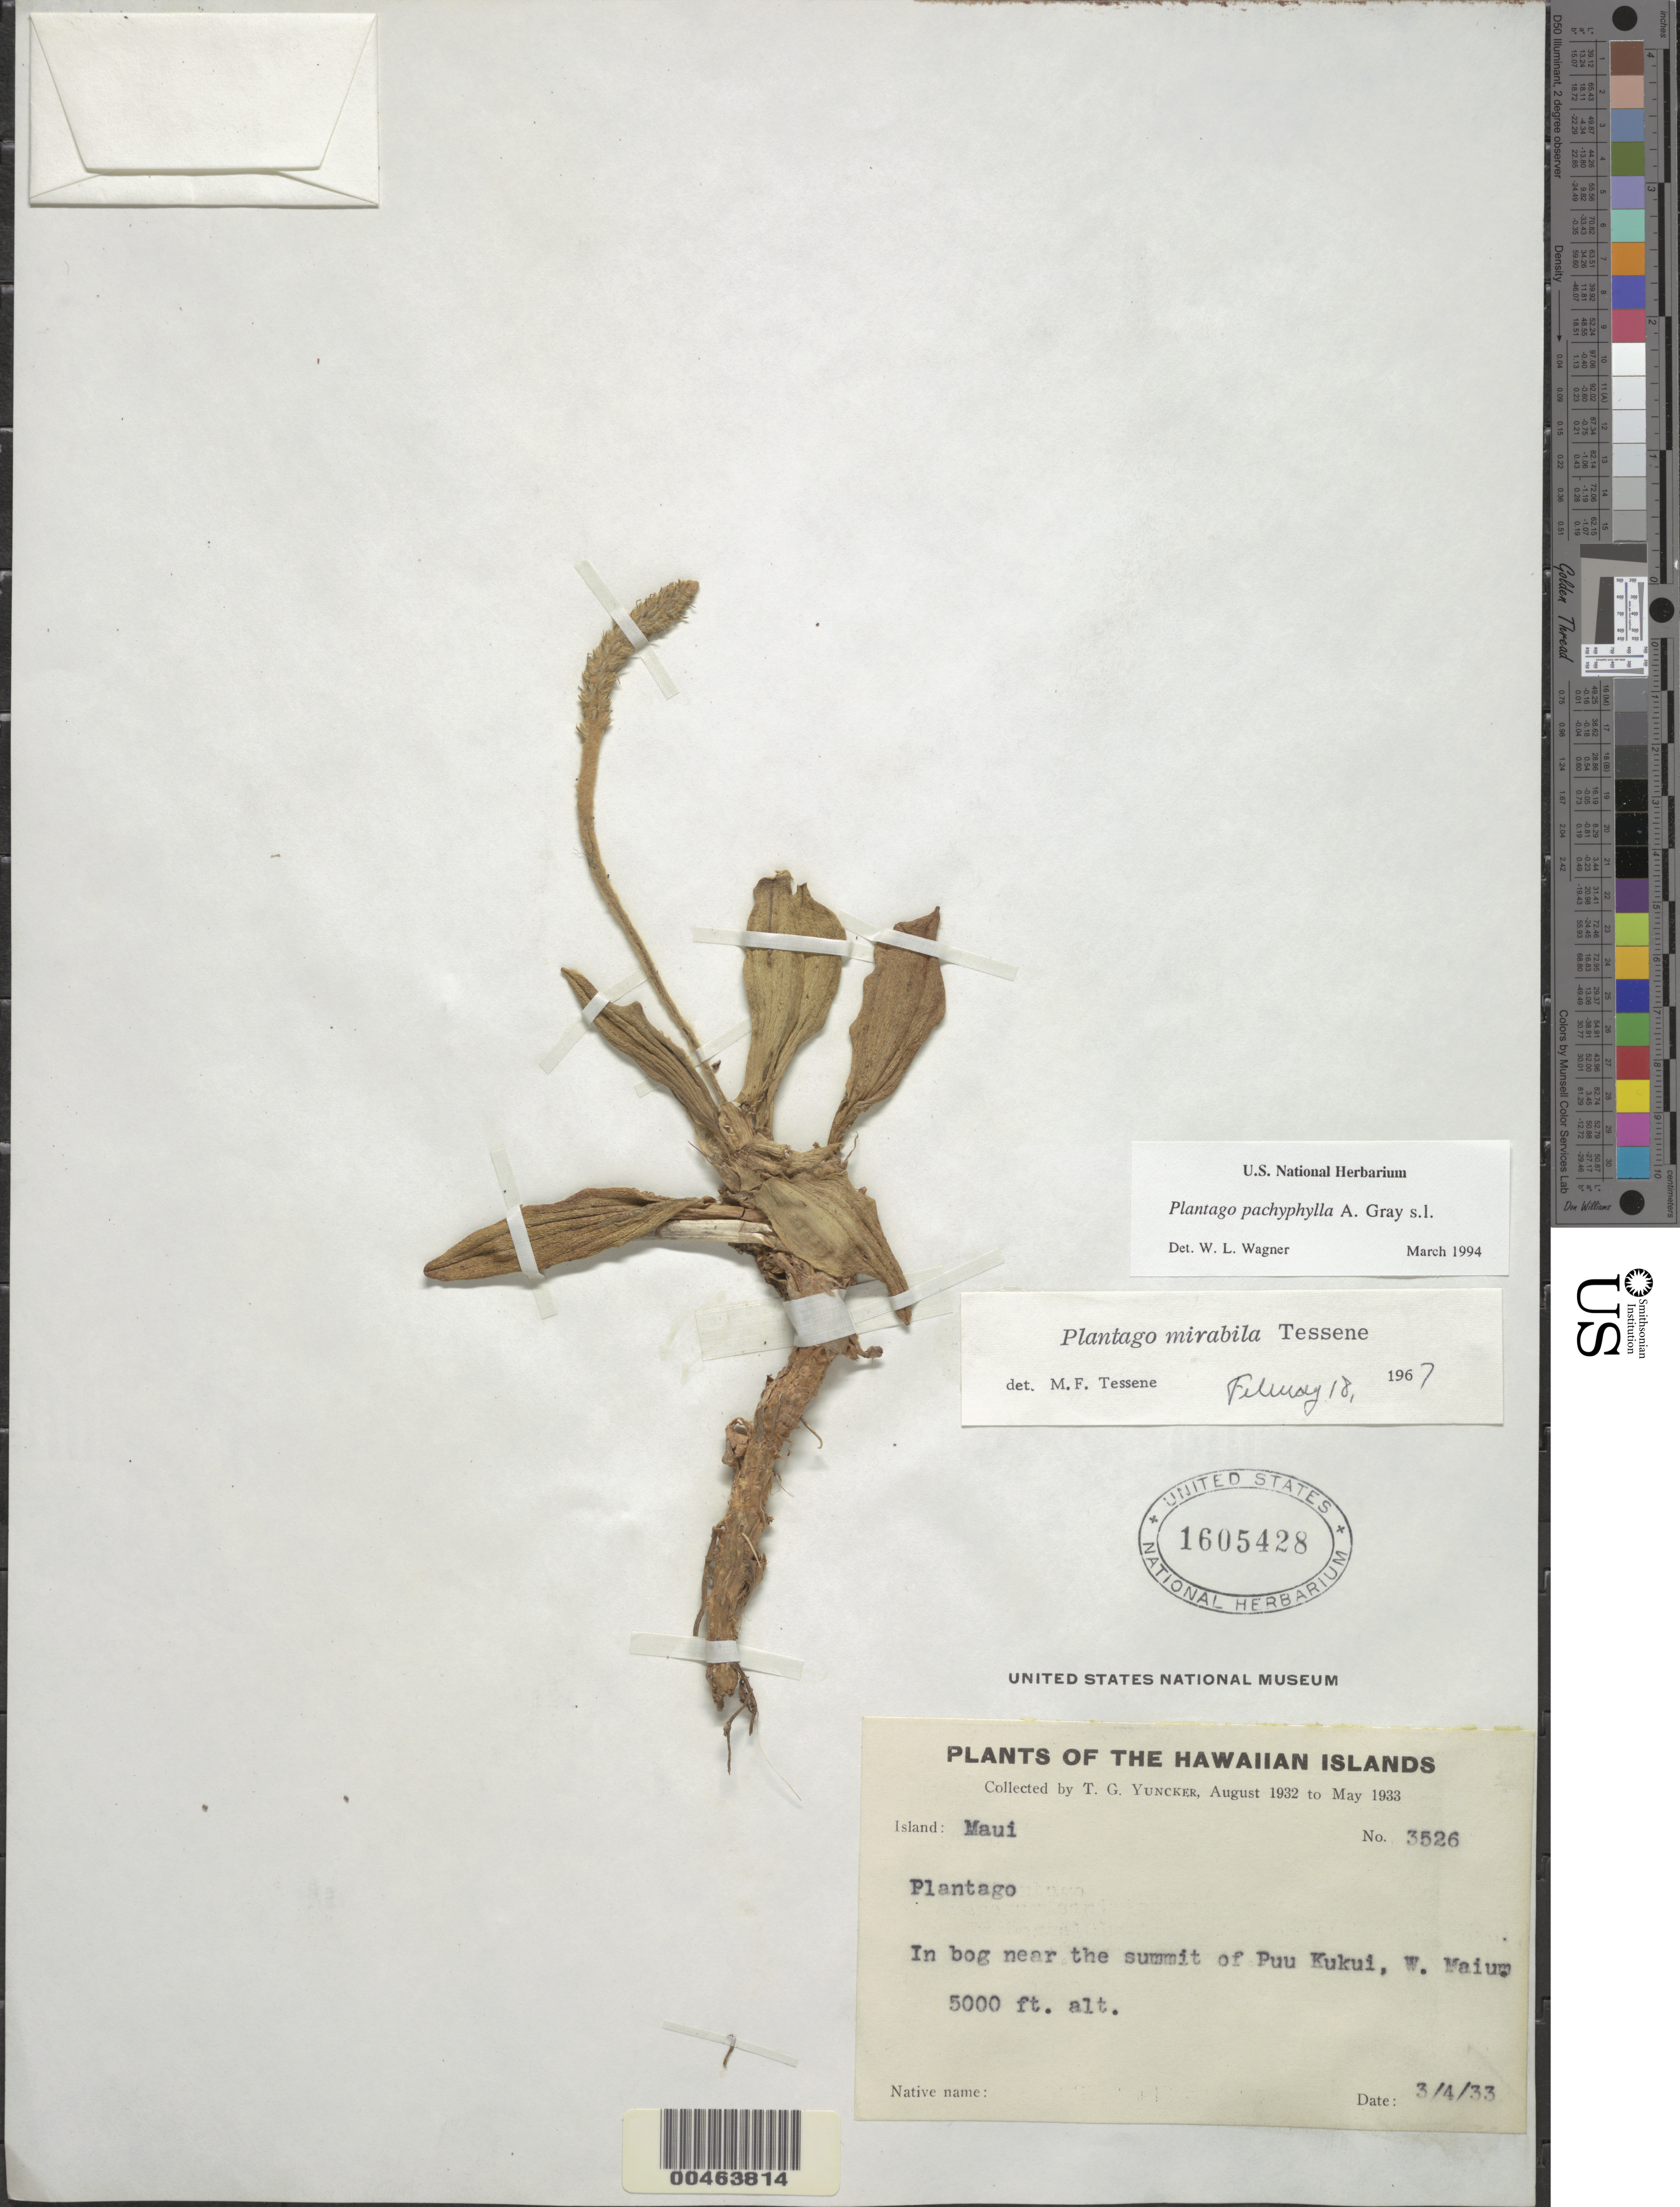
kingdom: Plantae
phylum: Tracheophyta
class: Magnoliopsida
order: Lamiales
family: Plantaginaceae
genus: Plantago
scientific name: Plantago pachyphylla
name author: A. Gray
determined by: Wagner, W. L., (BOT), Smithsonian Institution - National Museum of Natural History (UNITED STATES)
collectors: T. G. Yuncker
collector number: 3526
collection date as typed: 4 Mar 1933 or 3 Apr 1933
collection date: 1933-03-04 or 1933-04-03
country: United States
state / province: Hawaii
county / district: Maui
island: Maui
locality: In bog near the summit of Puu Kukui, W. Maui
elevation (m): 1524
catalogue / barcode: US 1605428